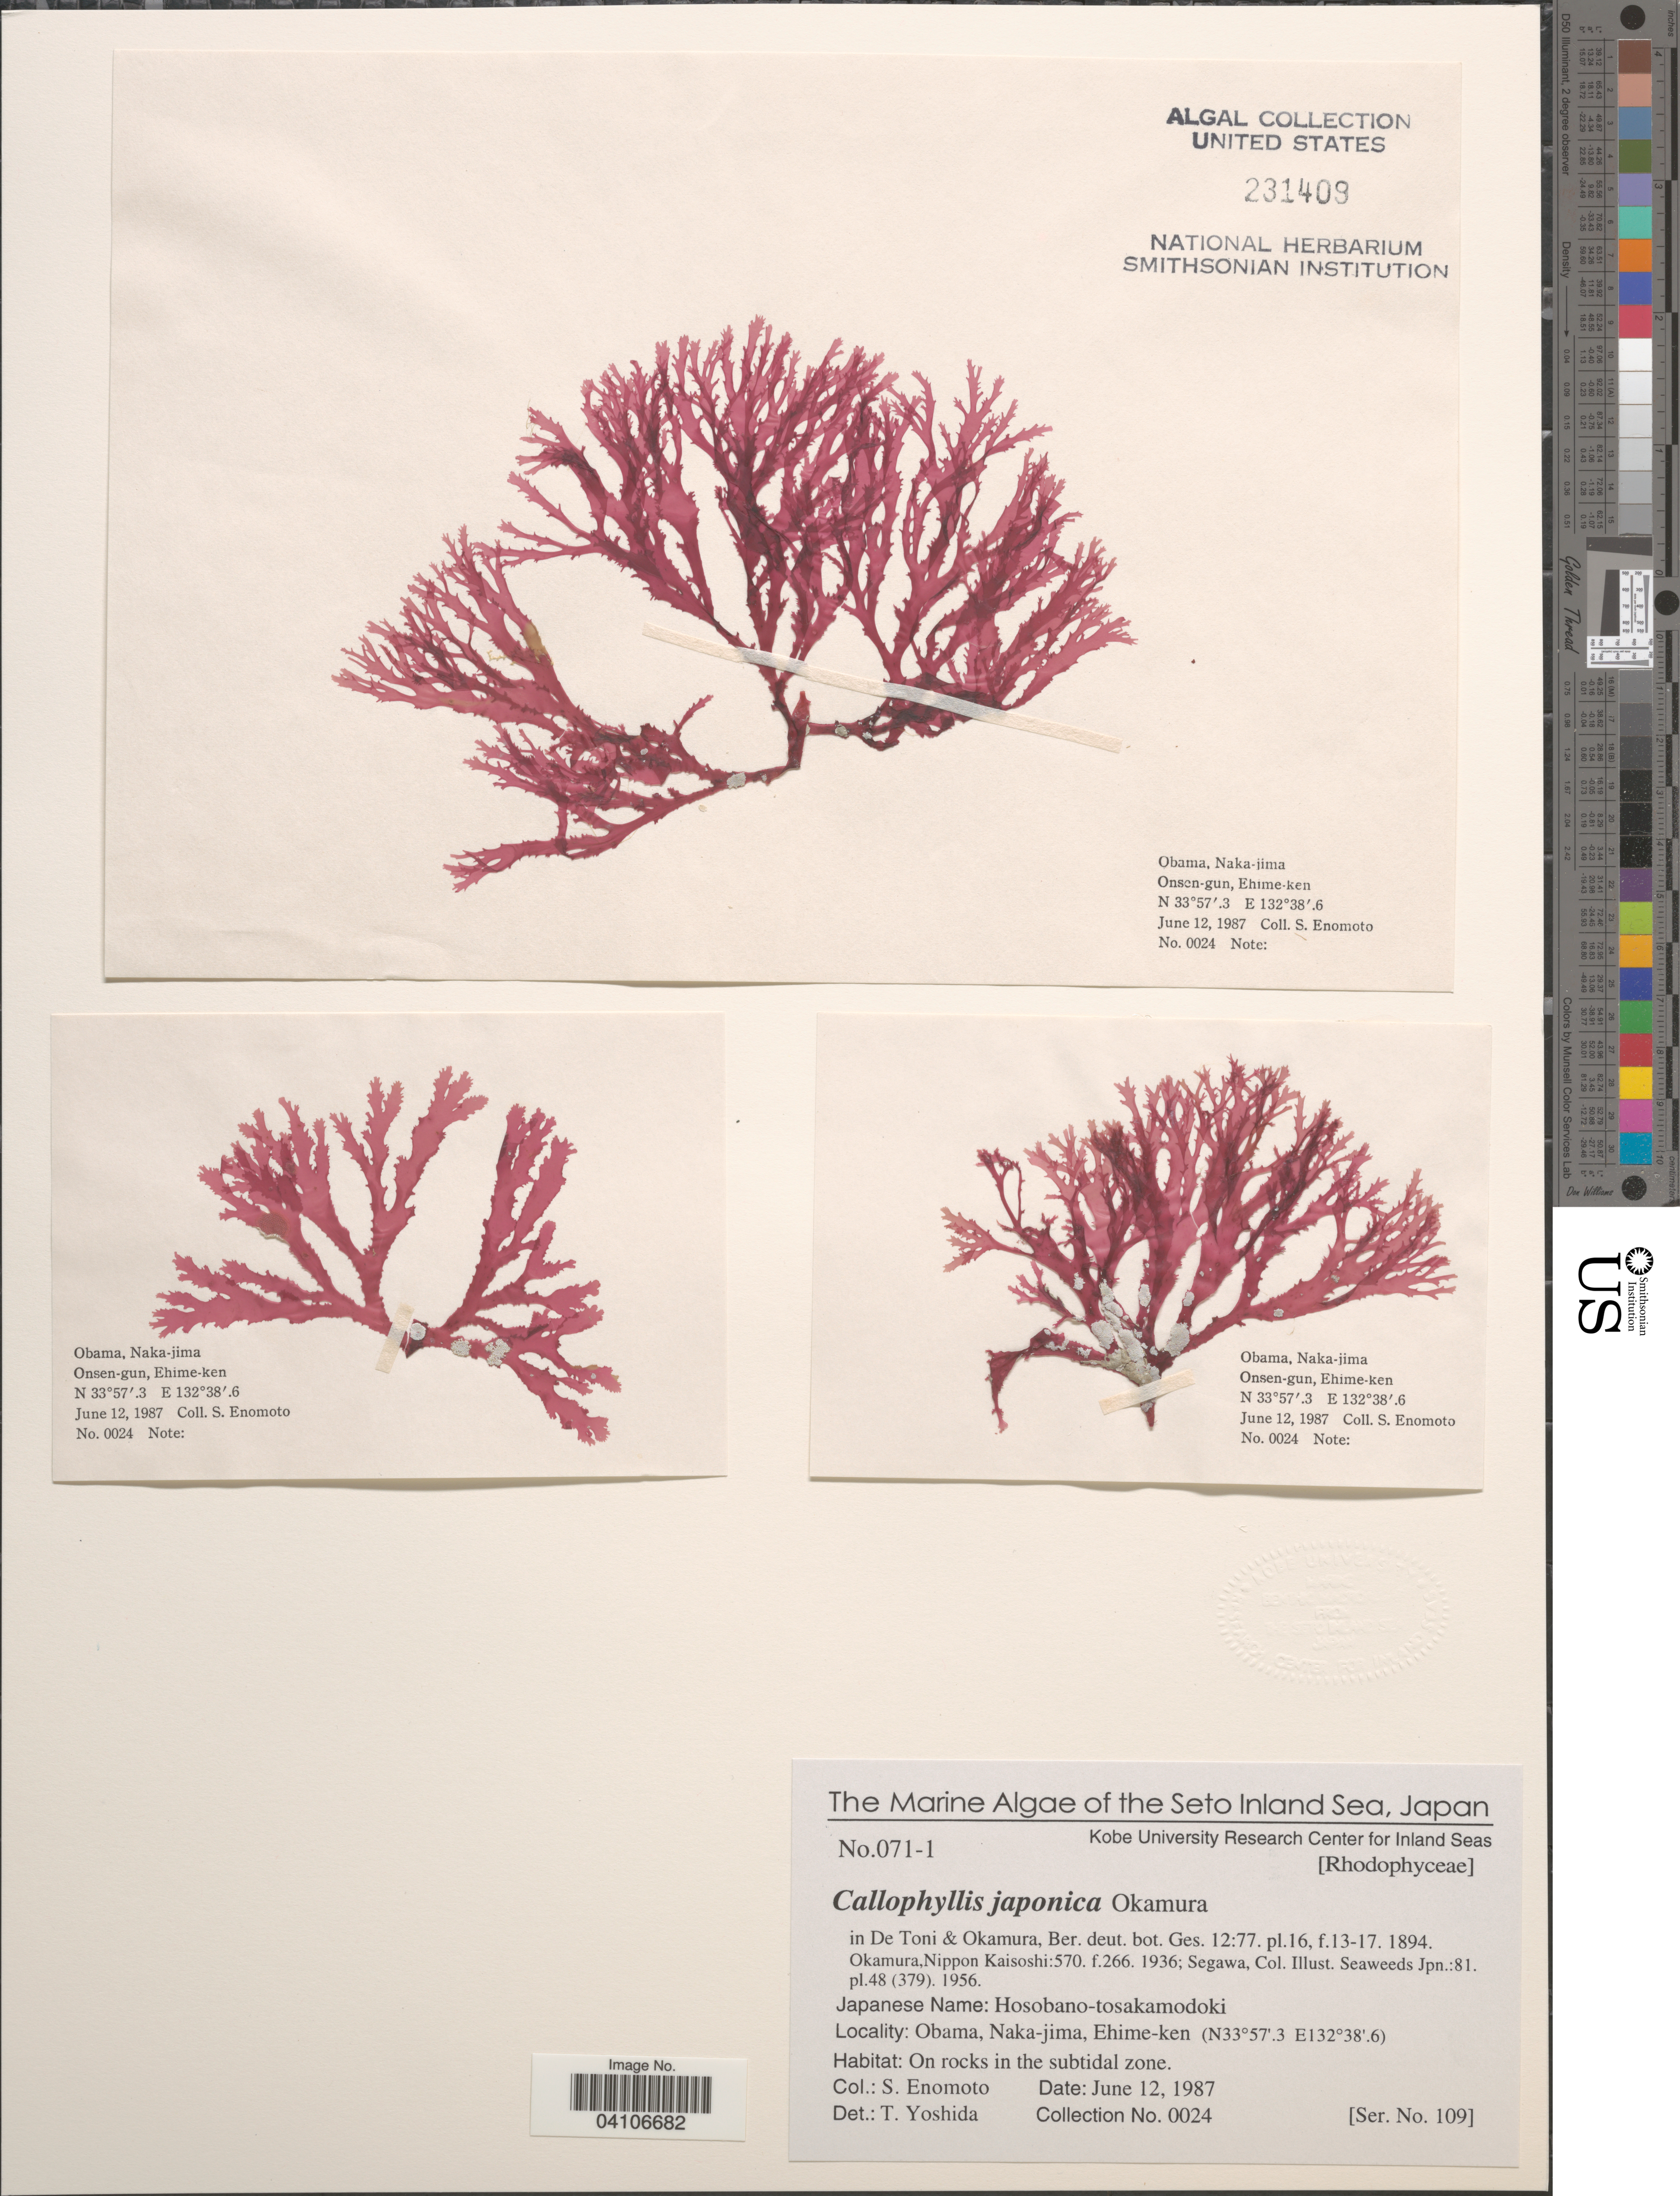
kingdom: Plantae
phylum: Rhodophyta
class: Florideophyceae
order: Gigartinales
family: Kallymeniaceae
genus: Callophyllis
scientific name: Callophyllis japonica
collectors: S. Enomoto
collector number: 0024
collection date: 1987-06-12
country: Japan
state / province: Ehime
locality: The Seto Inland Sea. Obama, Naka-jima, Ehime-ken.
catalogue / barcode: US 231409